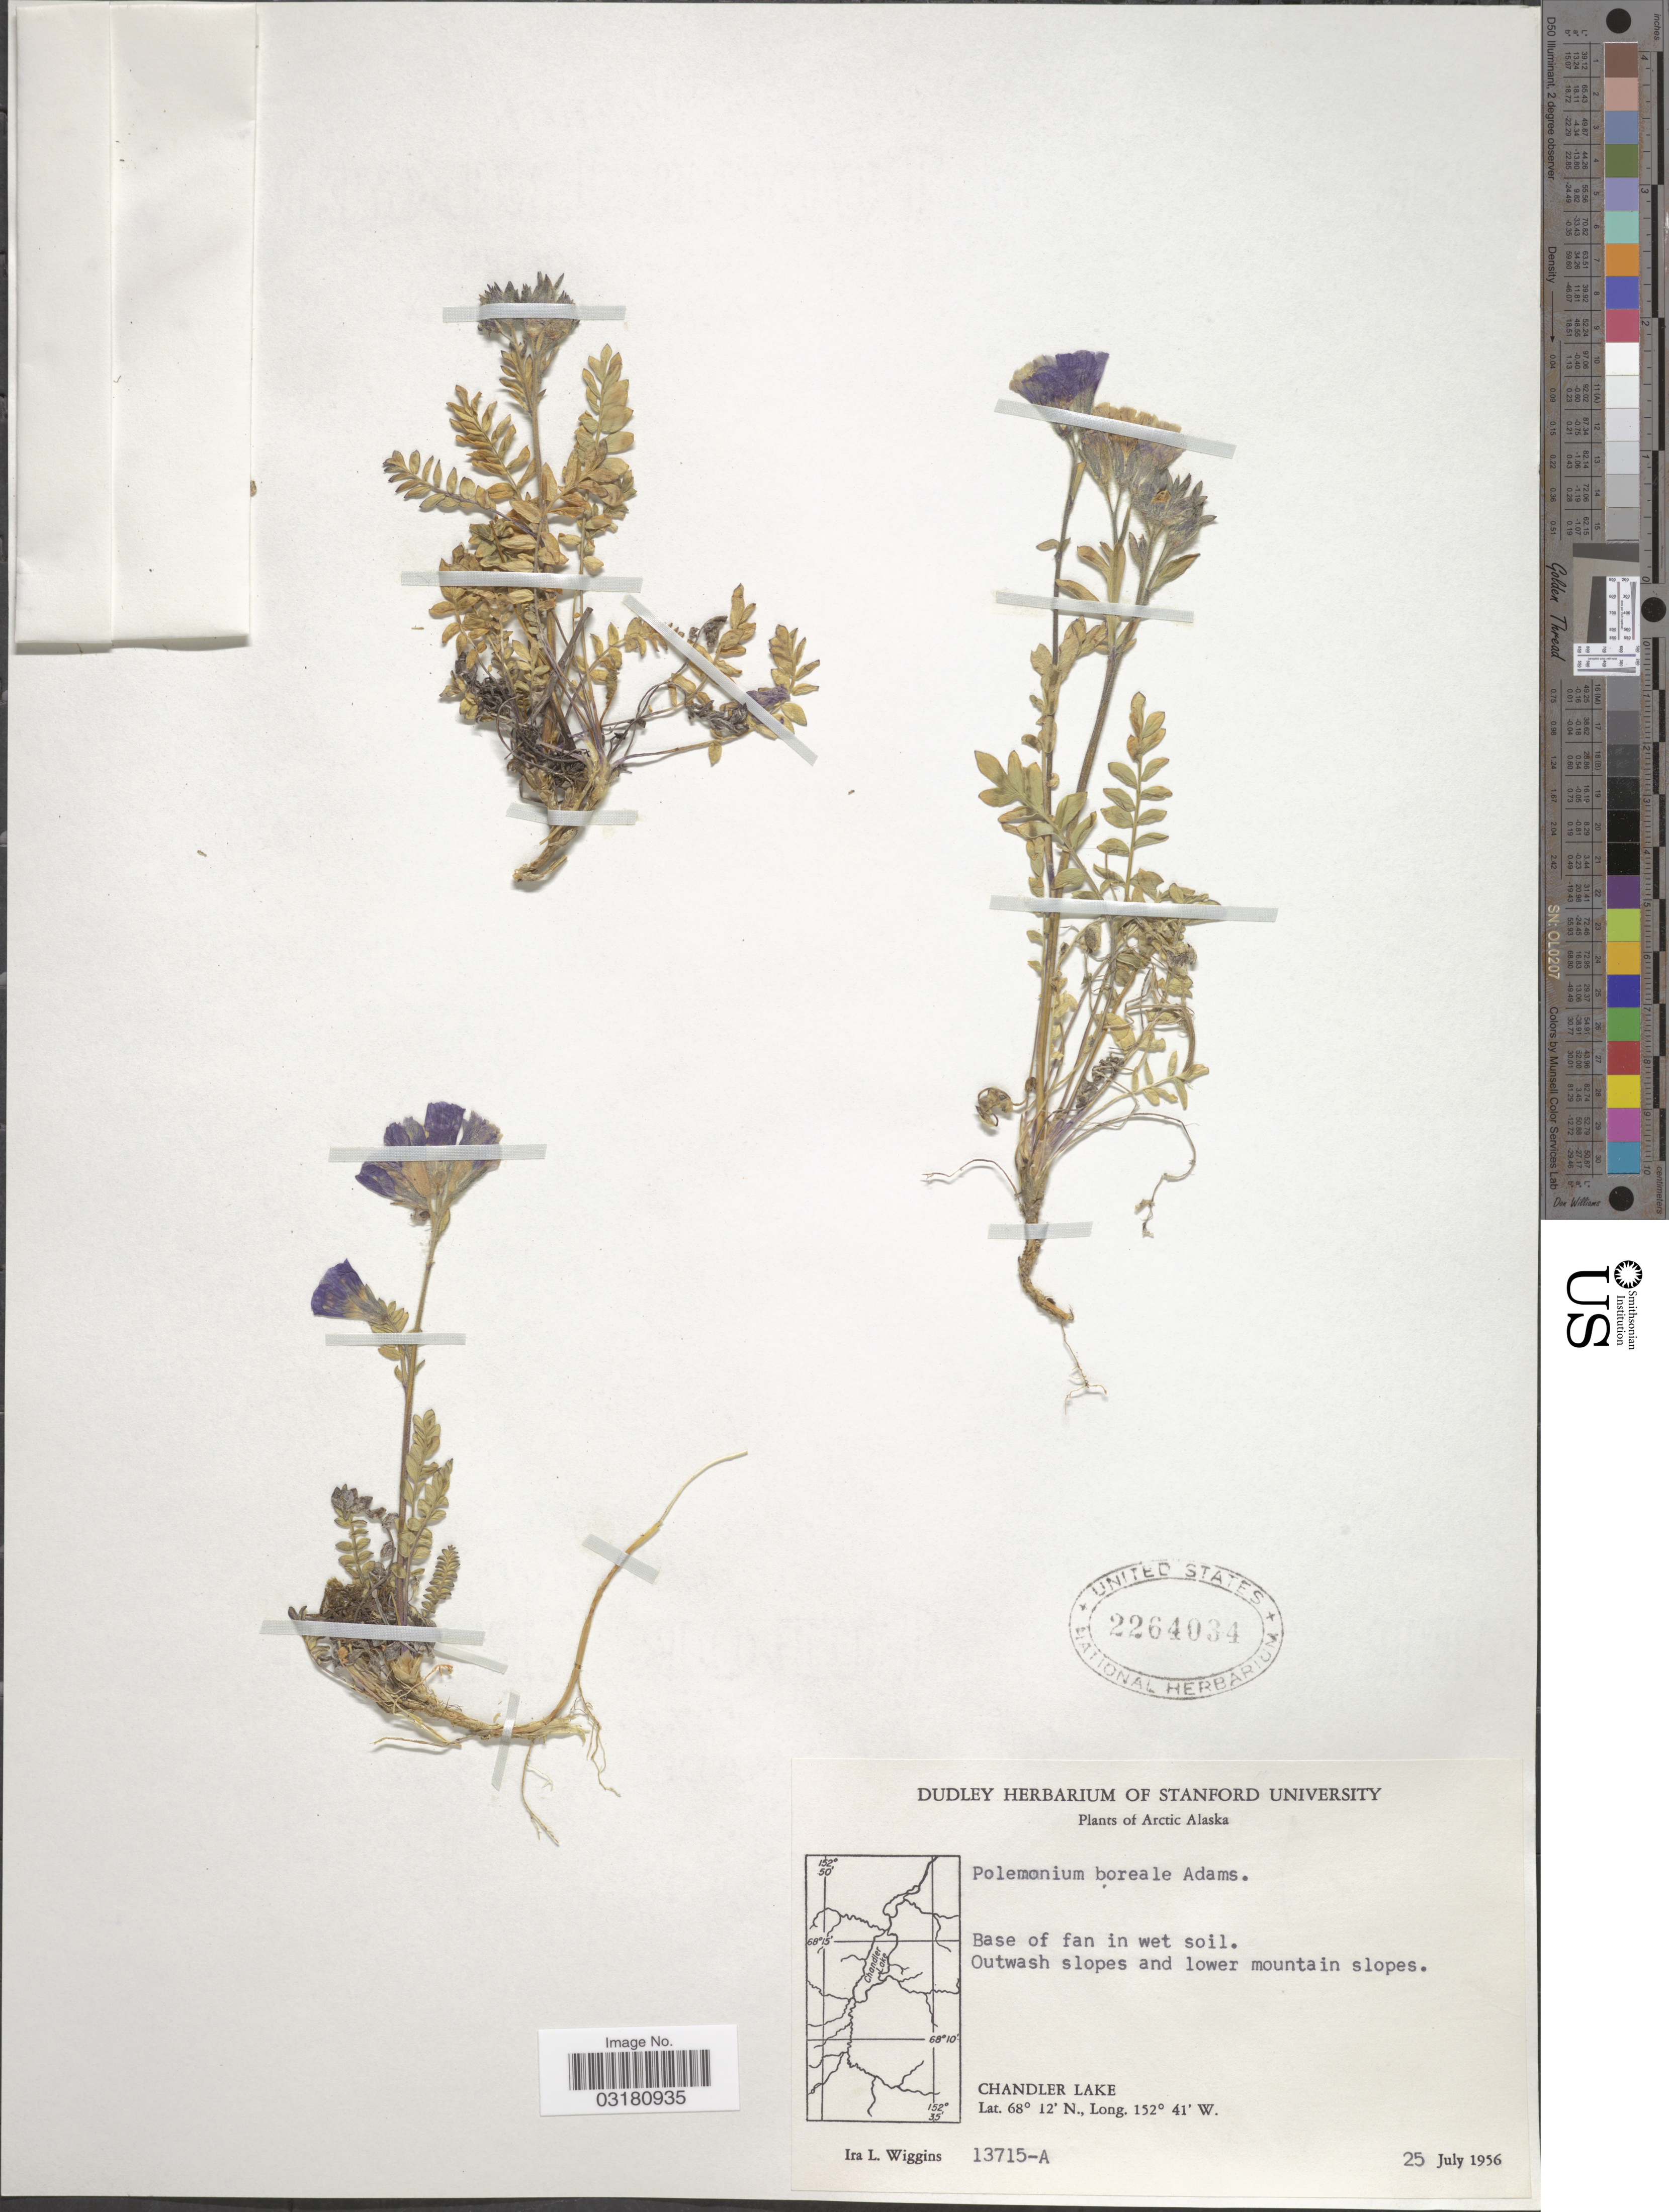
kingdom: Plantae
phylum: Tracheophyta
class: Magnoliopsida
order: Ericales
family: Polemoniaceae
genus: Polemonium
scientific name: Polemonium boreale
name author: Adams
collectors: I. L. Wiggins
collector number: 13715-A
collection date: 1956-07-25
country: United States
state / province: Alaska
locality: Arctic Alaska. Outwash slopes and lower mountain slopes. Chandler Lake.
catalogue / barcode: US 2264034